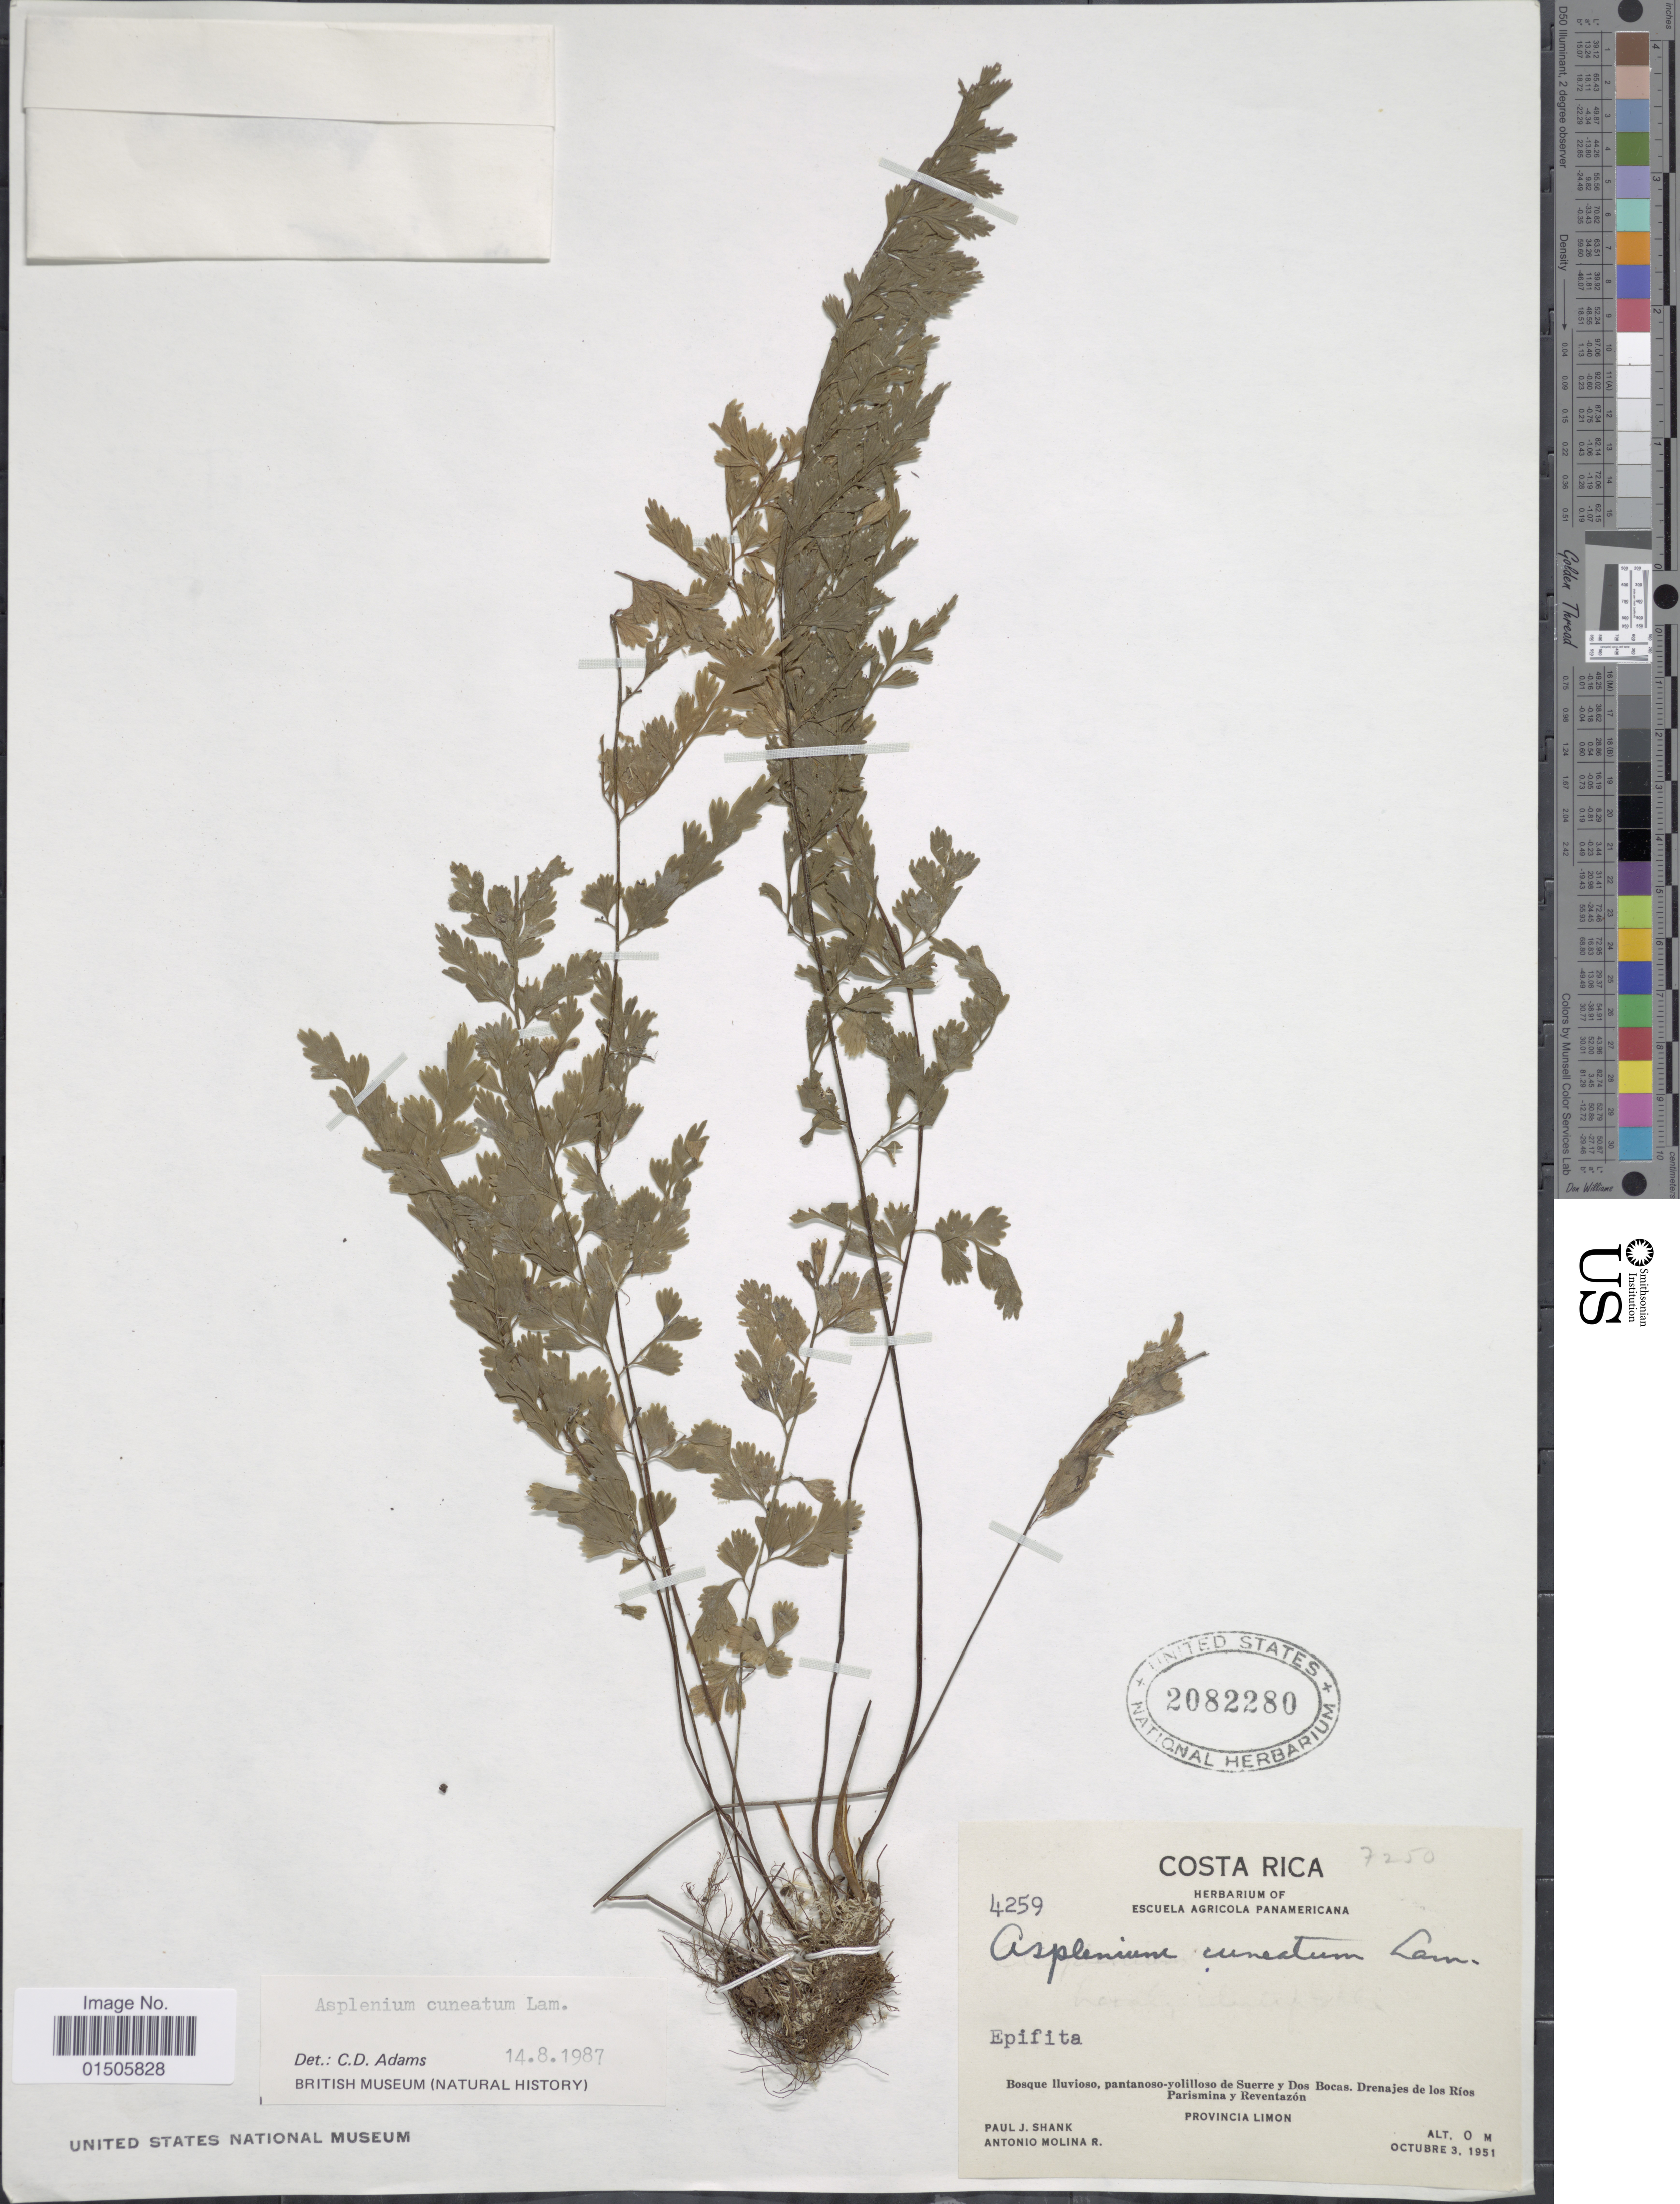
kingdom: Plantae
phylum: Tracheophyta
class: Polypodiopsida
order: Polypodiales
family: Aspleniaceae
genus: Asplenium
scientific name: Asplenium cuneatum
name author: Lam.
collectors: P. J. Shank & A. Molina R.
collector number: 4259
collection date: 1951-10-03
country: Costa Rica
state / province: Limón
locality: Bosque Iluvioso, Pantanoso-yolilloso de Suerre y Dos Bocas. Drenajes de los Rios Parismina y Reventazon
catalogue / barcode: US 2082280